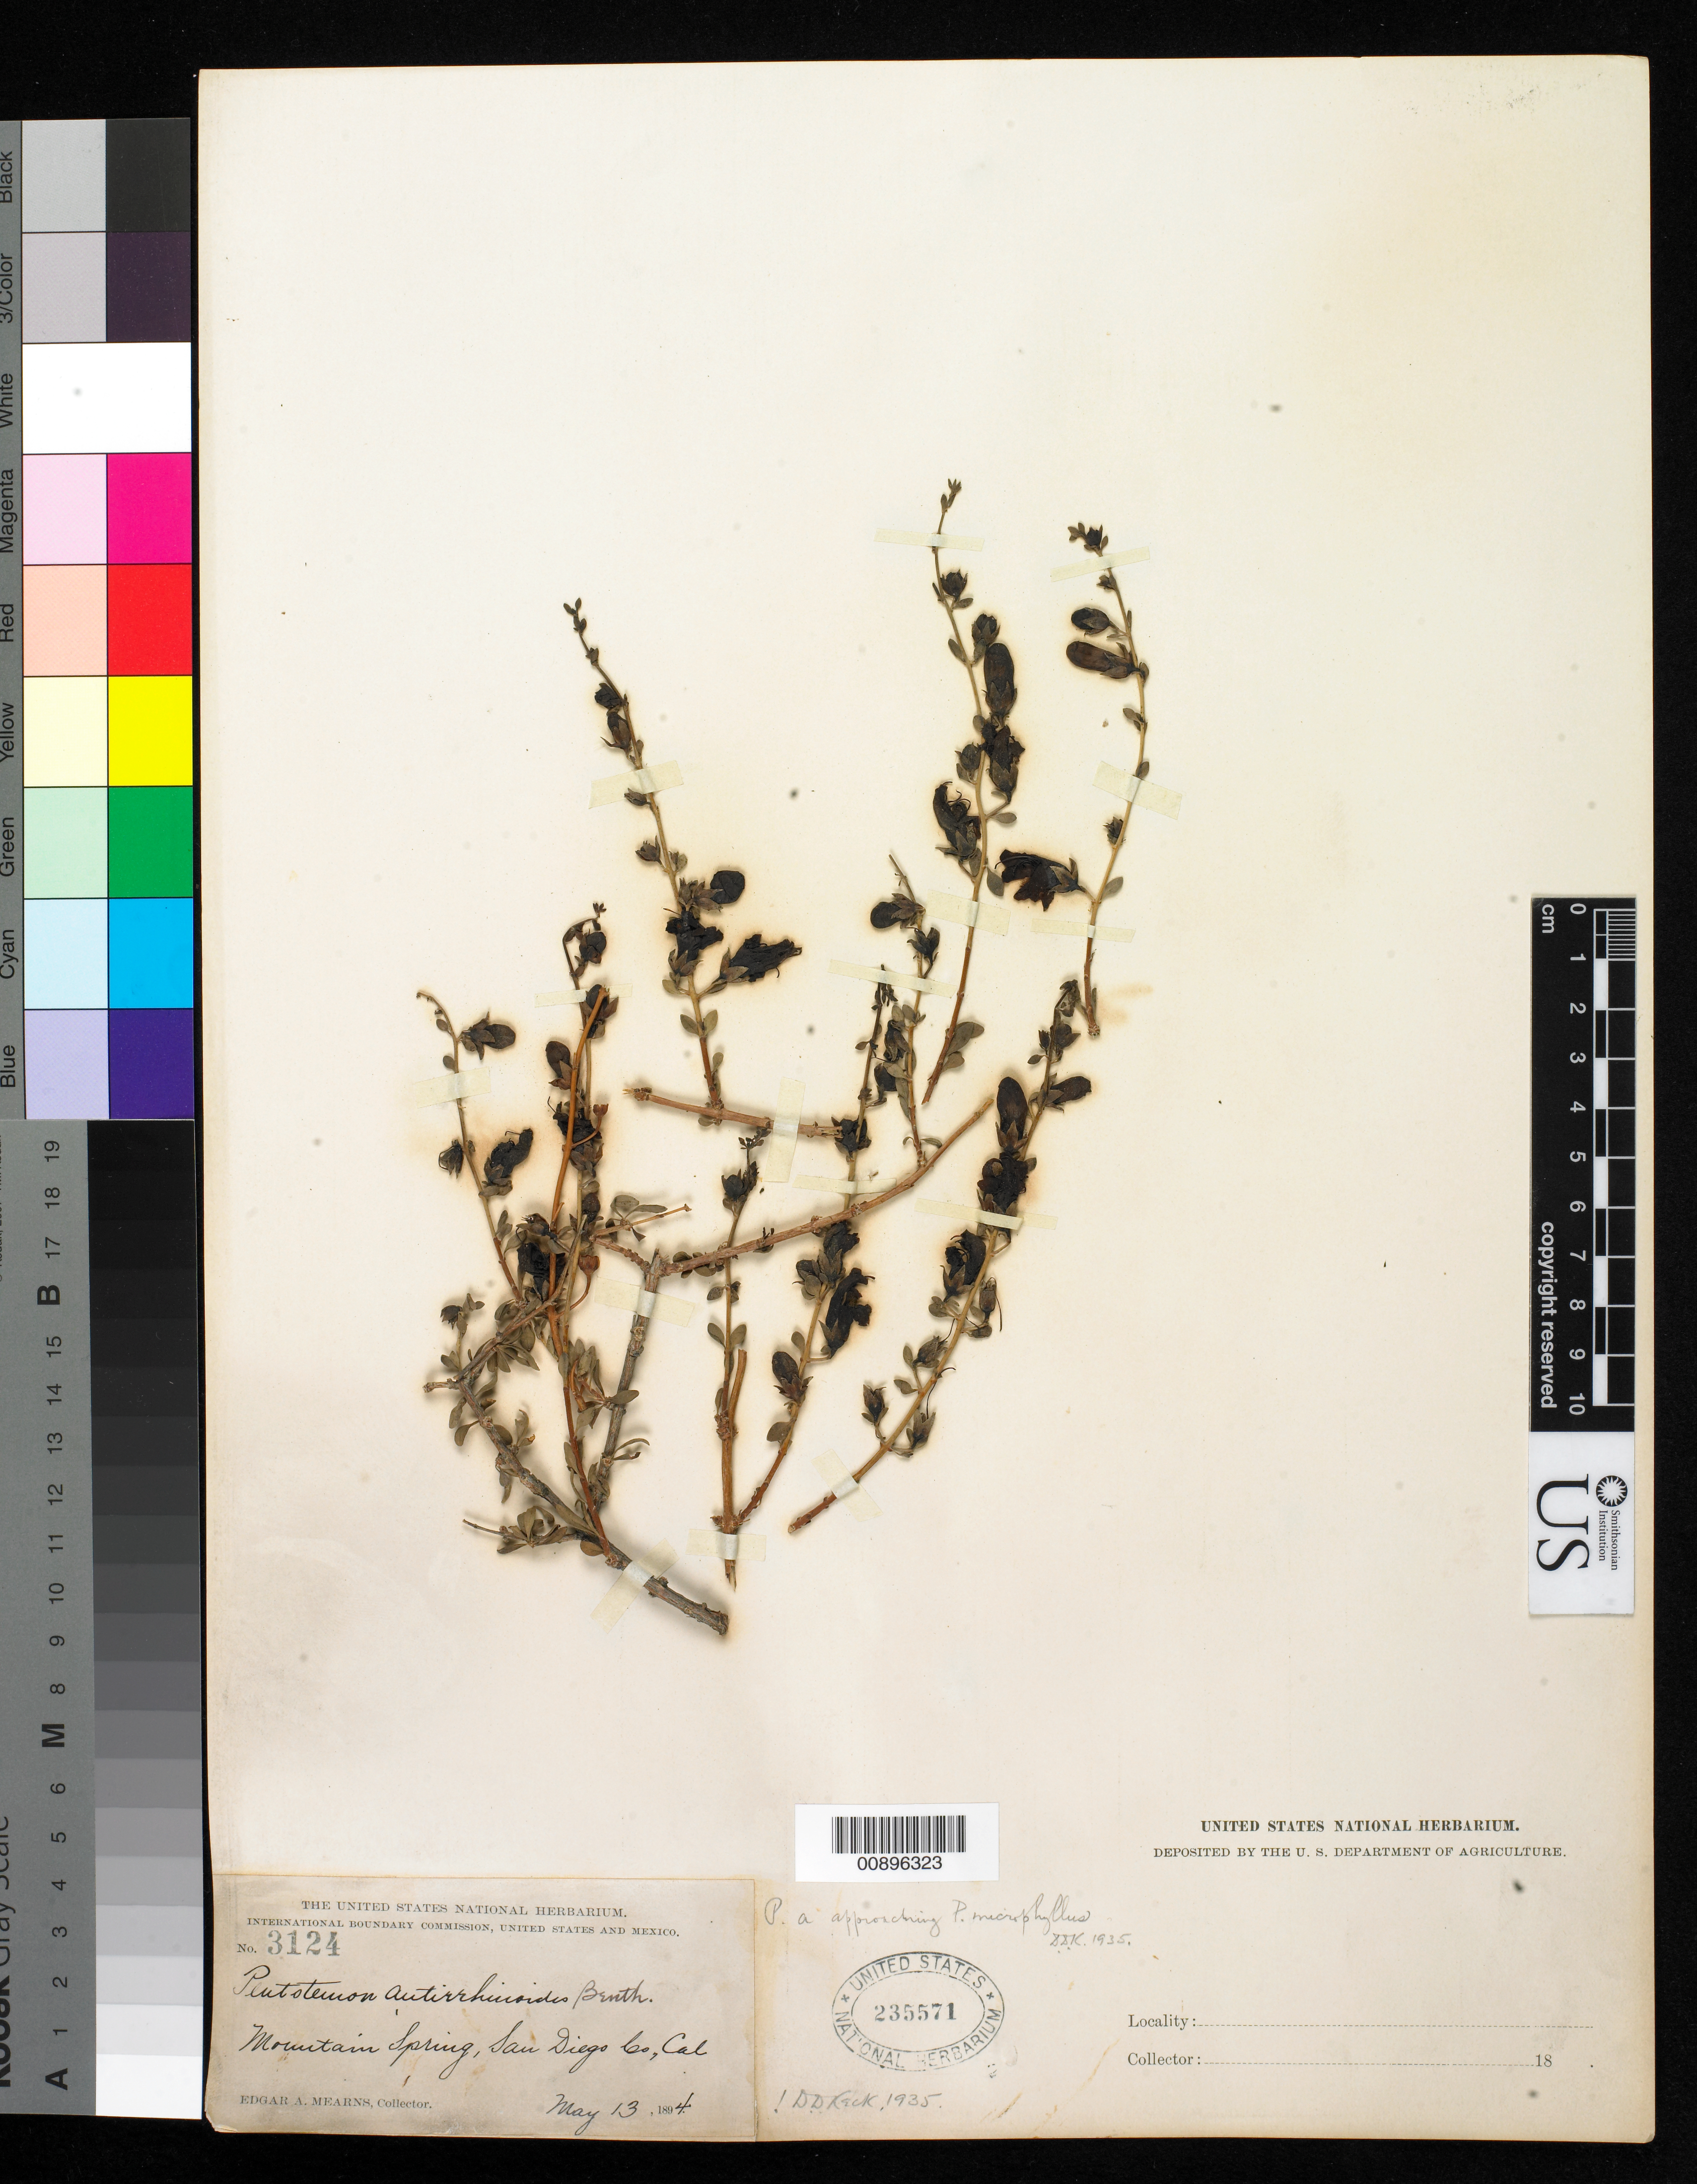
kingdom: Plantae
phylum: Tracheophyta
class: Magnoliopsida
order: Lamiales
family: Plantaginaceae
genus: Penstemon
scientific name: Penstemon antirrhinoides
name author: Benth.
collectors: E. A. Mearns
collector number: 3124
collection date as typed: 13 May 1894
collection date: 1894-05-13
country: United States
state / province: California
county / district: San Diego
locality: Mountain Spring, San Diego County, California.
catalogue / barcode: US 235571